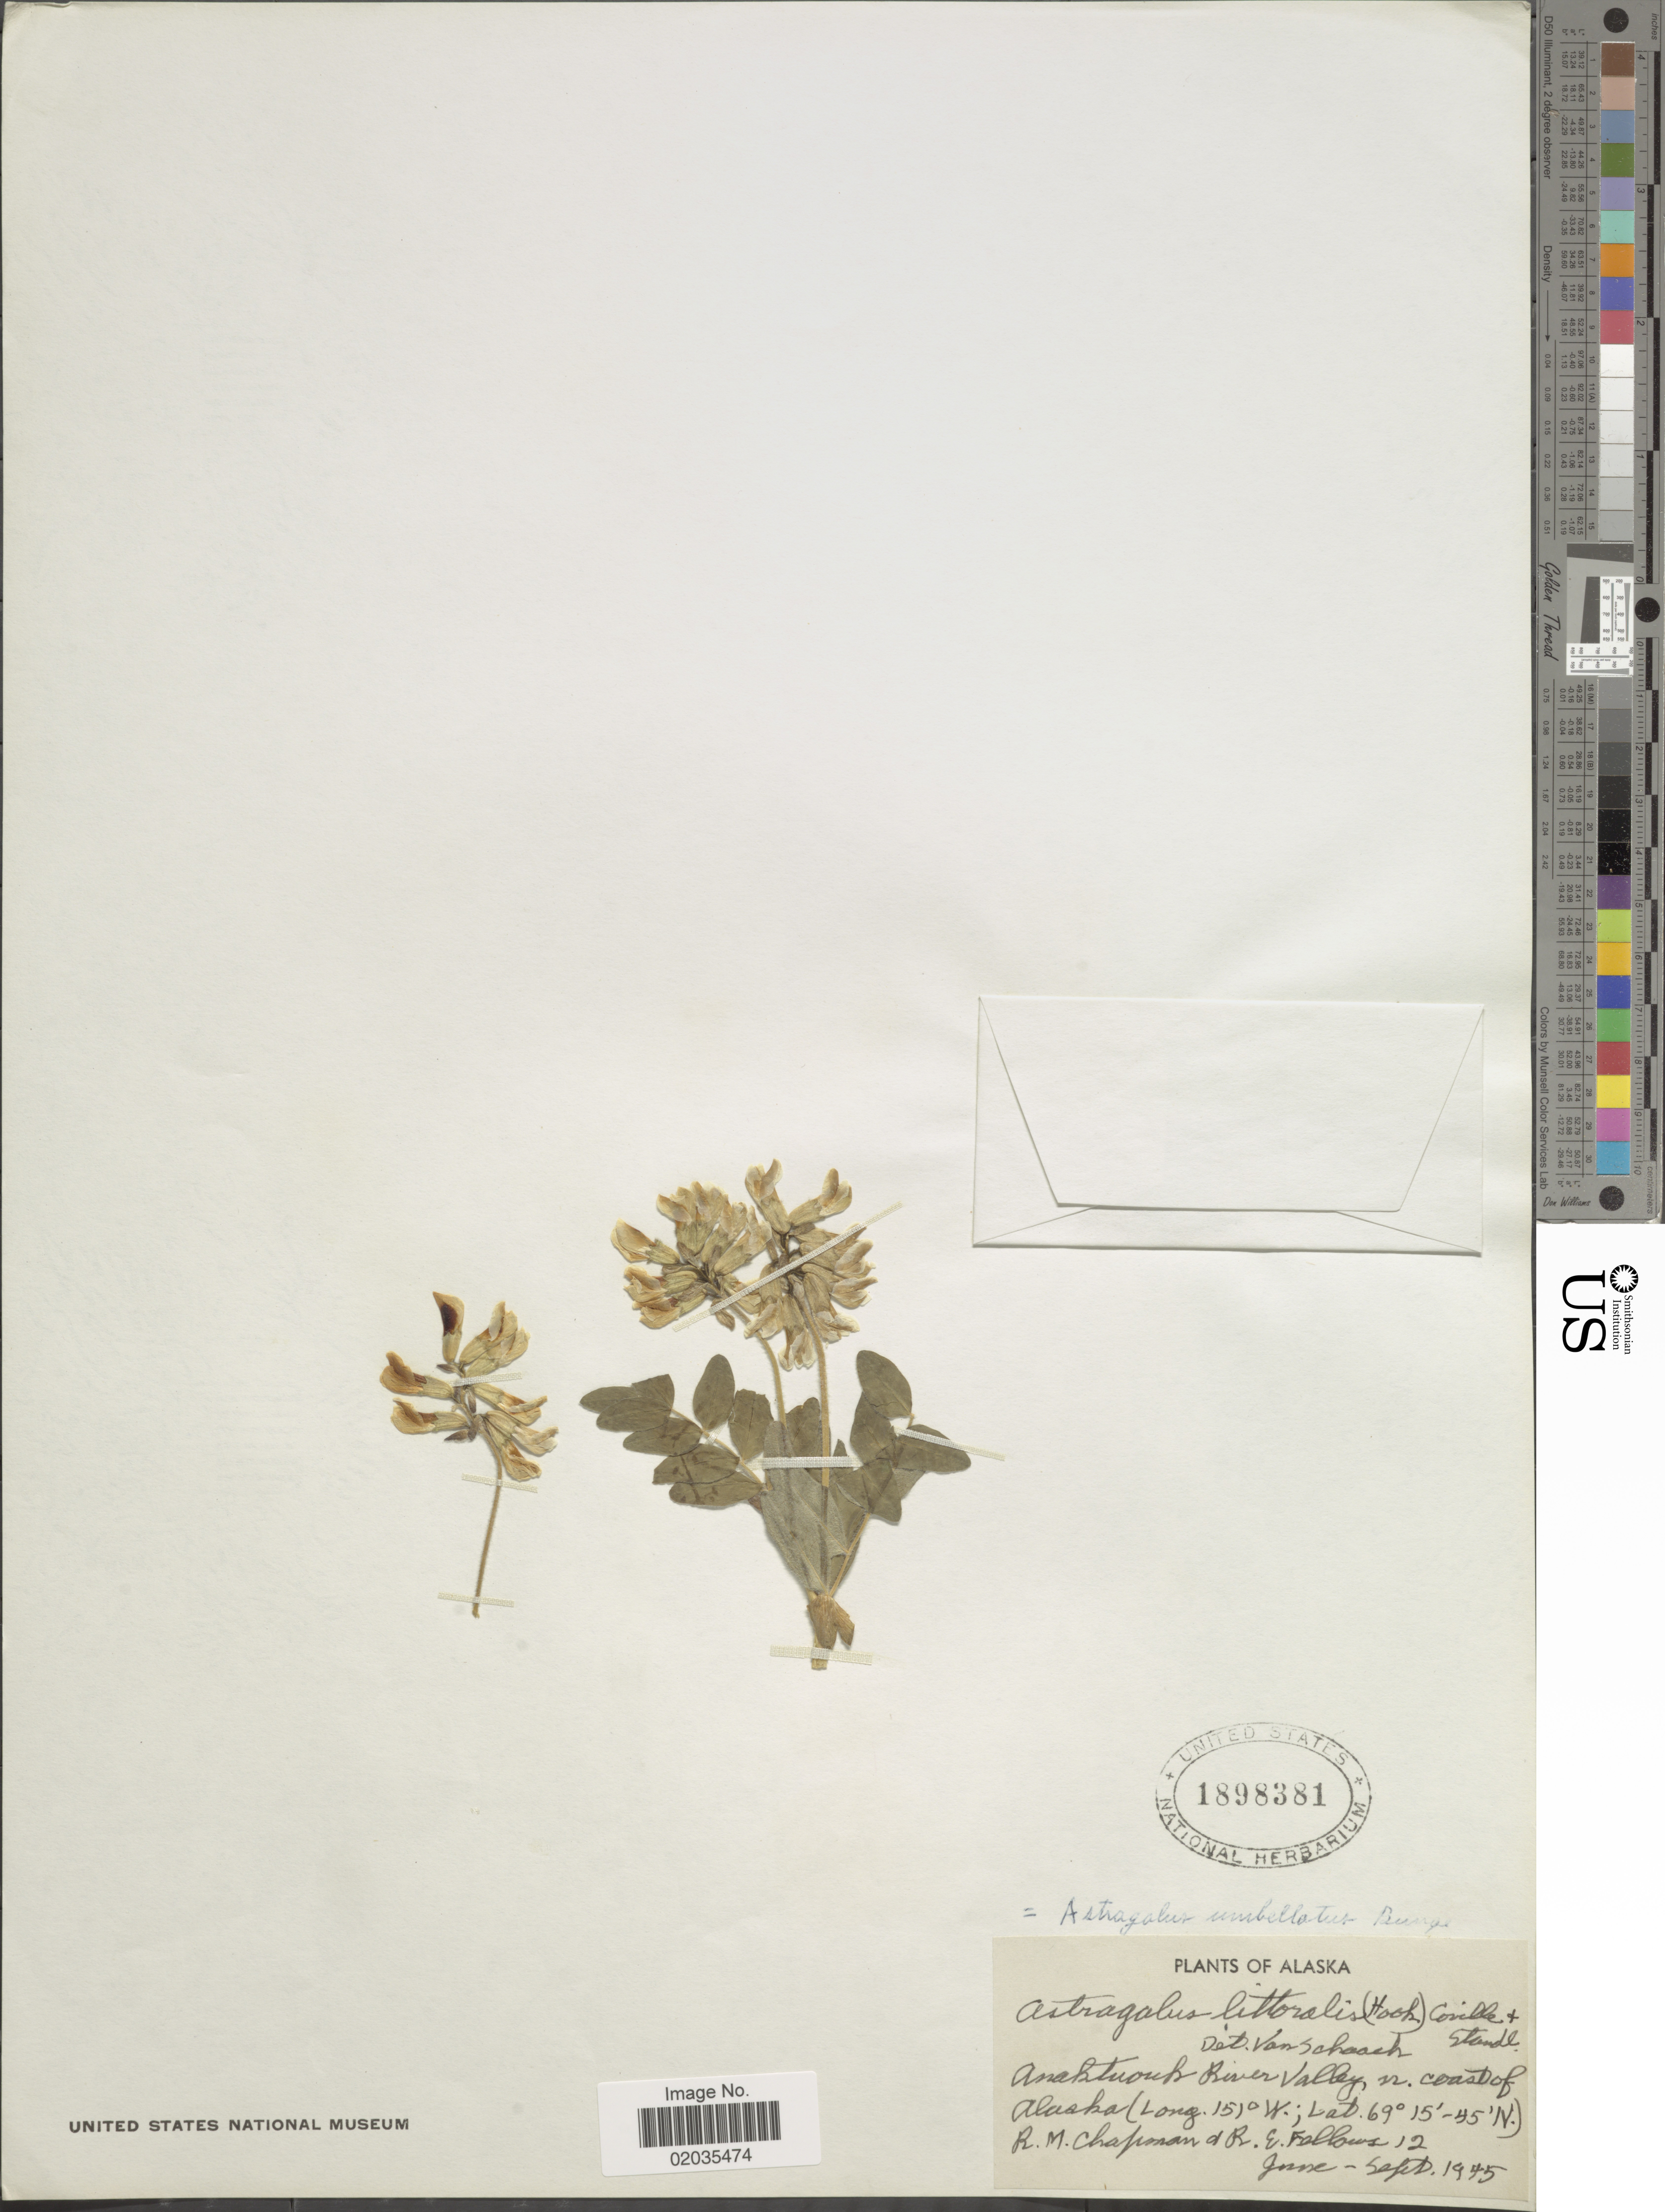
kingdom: Plantae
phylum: Tracheophyta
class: Magnoliopsida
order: Fabales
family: Fabaceae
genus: Astragalus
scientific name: Astragalus umbellatus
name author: Bunge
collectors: R. M. Chapman & R. Fellows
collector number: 12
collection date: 1945-06/1945-09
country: United States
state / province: Alaska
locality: Anaktuouk River Valley, n. coast of Alaska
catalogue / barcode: US 1898381